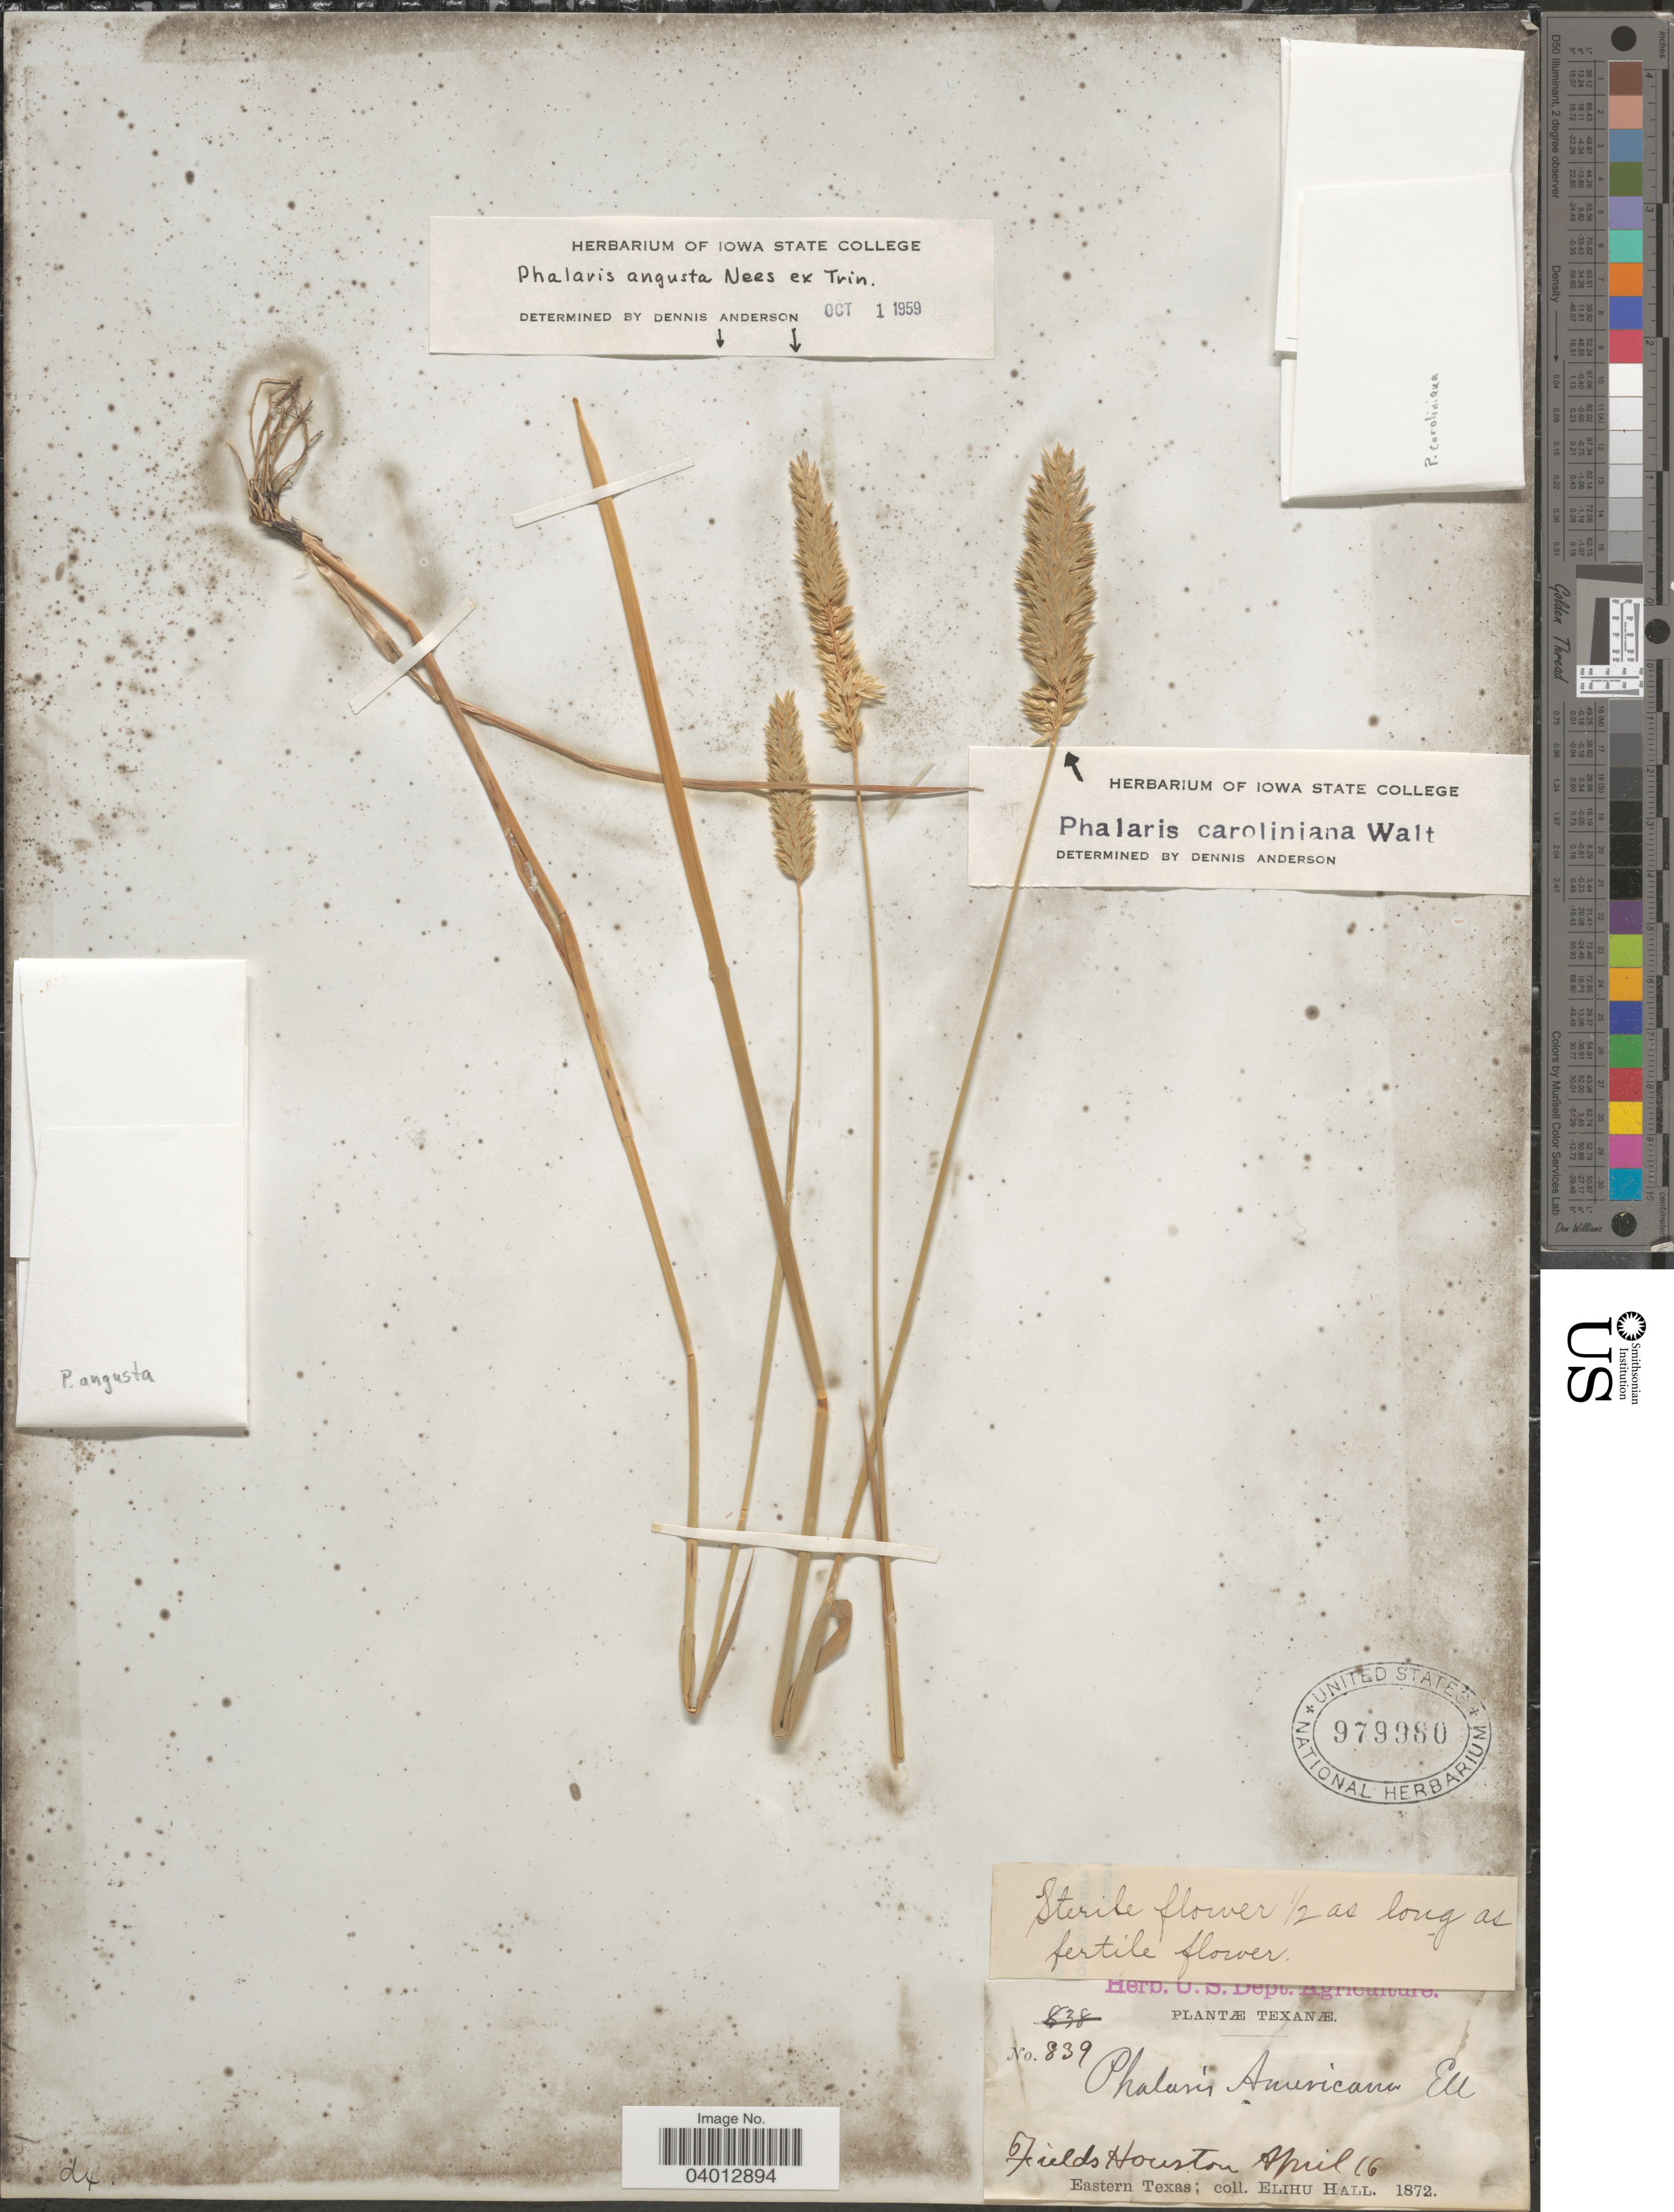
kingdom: Plantae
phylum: Tracheophyta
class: Liliopsida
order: Poales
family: Poaceae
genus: Phalaris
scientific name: Phalaris caroliniana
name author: Walter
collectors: E. Hall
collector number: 839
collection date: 1872-04-16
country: United States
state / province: Texas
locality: Fields Houston. Eastern Texas.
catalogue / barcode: US 979960